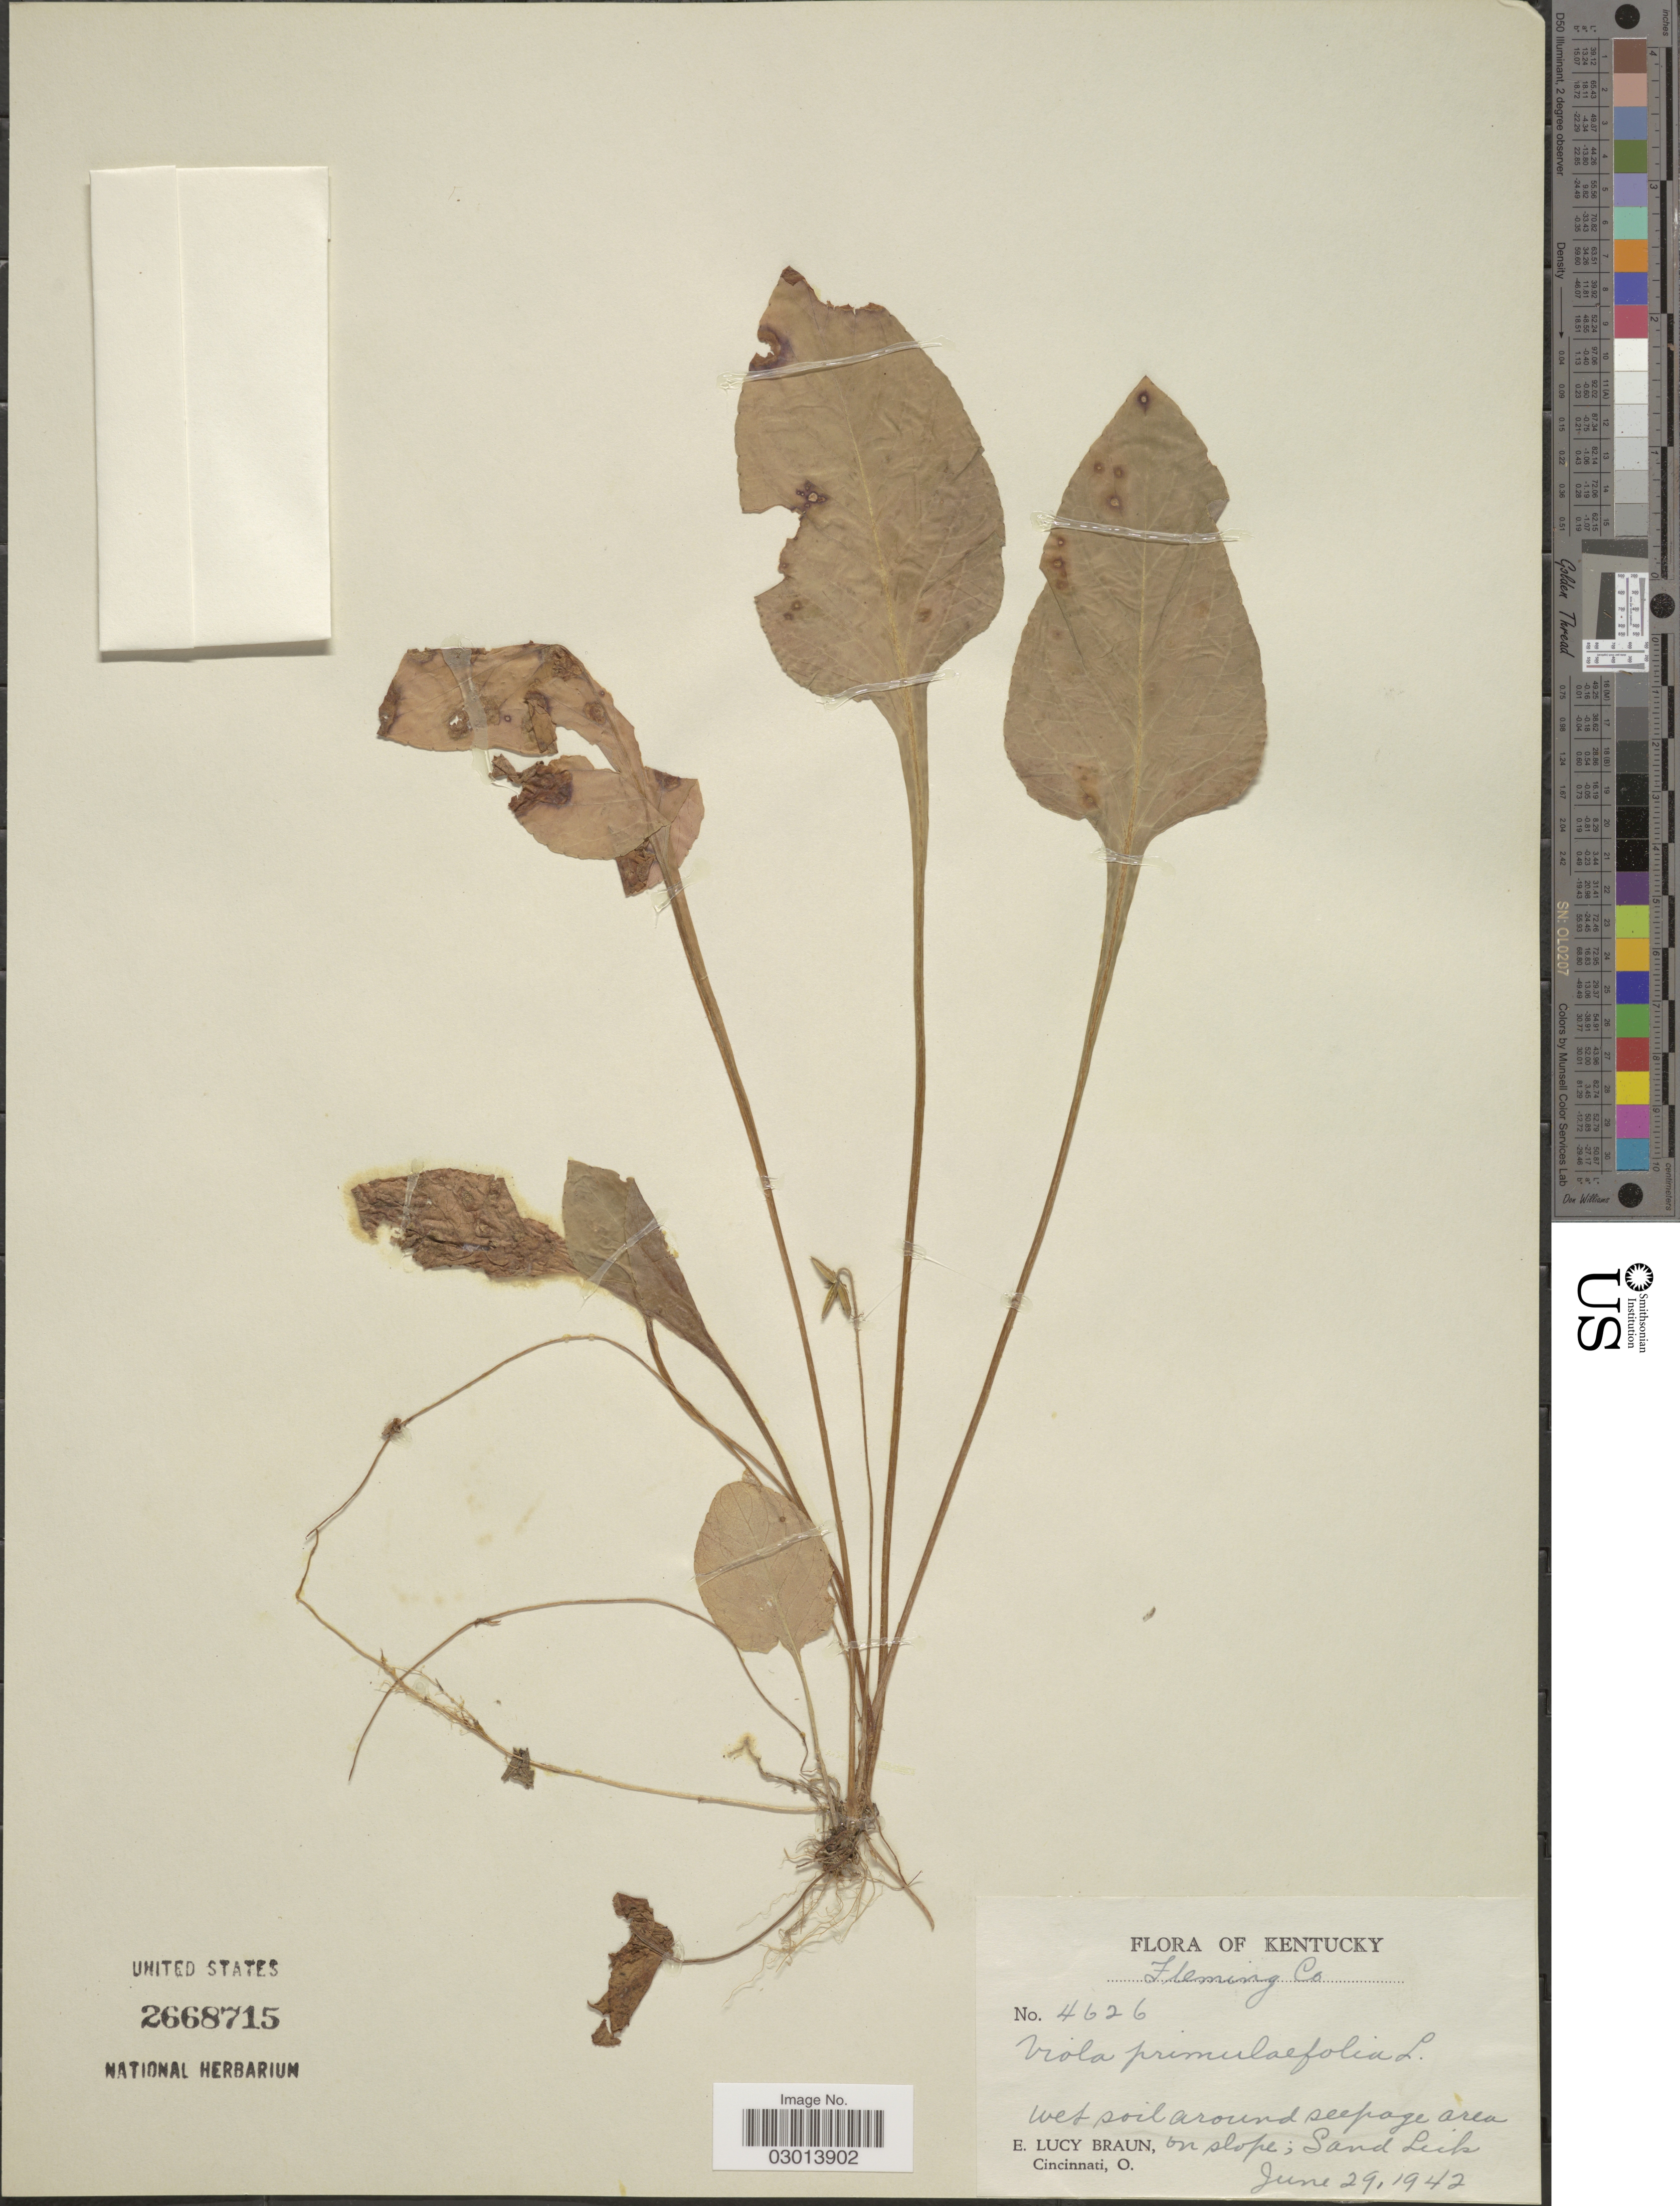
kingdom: Plantae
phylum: Tracheophyta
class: Magnoliopsida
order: Malpighiales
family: Violaceae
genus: Viola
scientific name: Viola primulifolia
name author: L.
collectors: E. L. Braun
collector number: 4626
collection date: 1942-06-29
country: United States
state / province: Kentucky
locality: Fleming Co.; Sand Lick.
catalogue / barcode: US 2668715